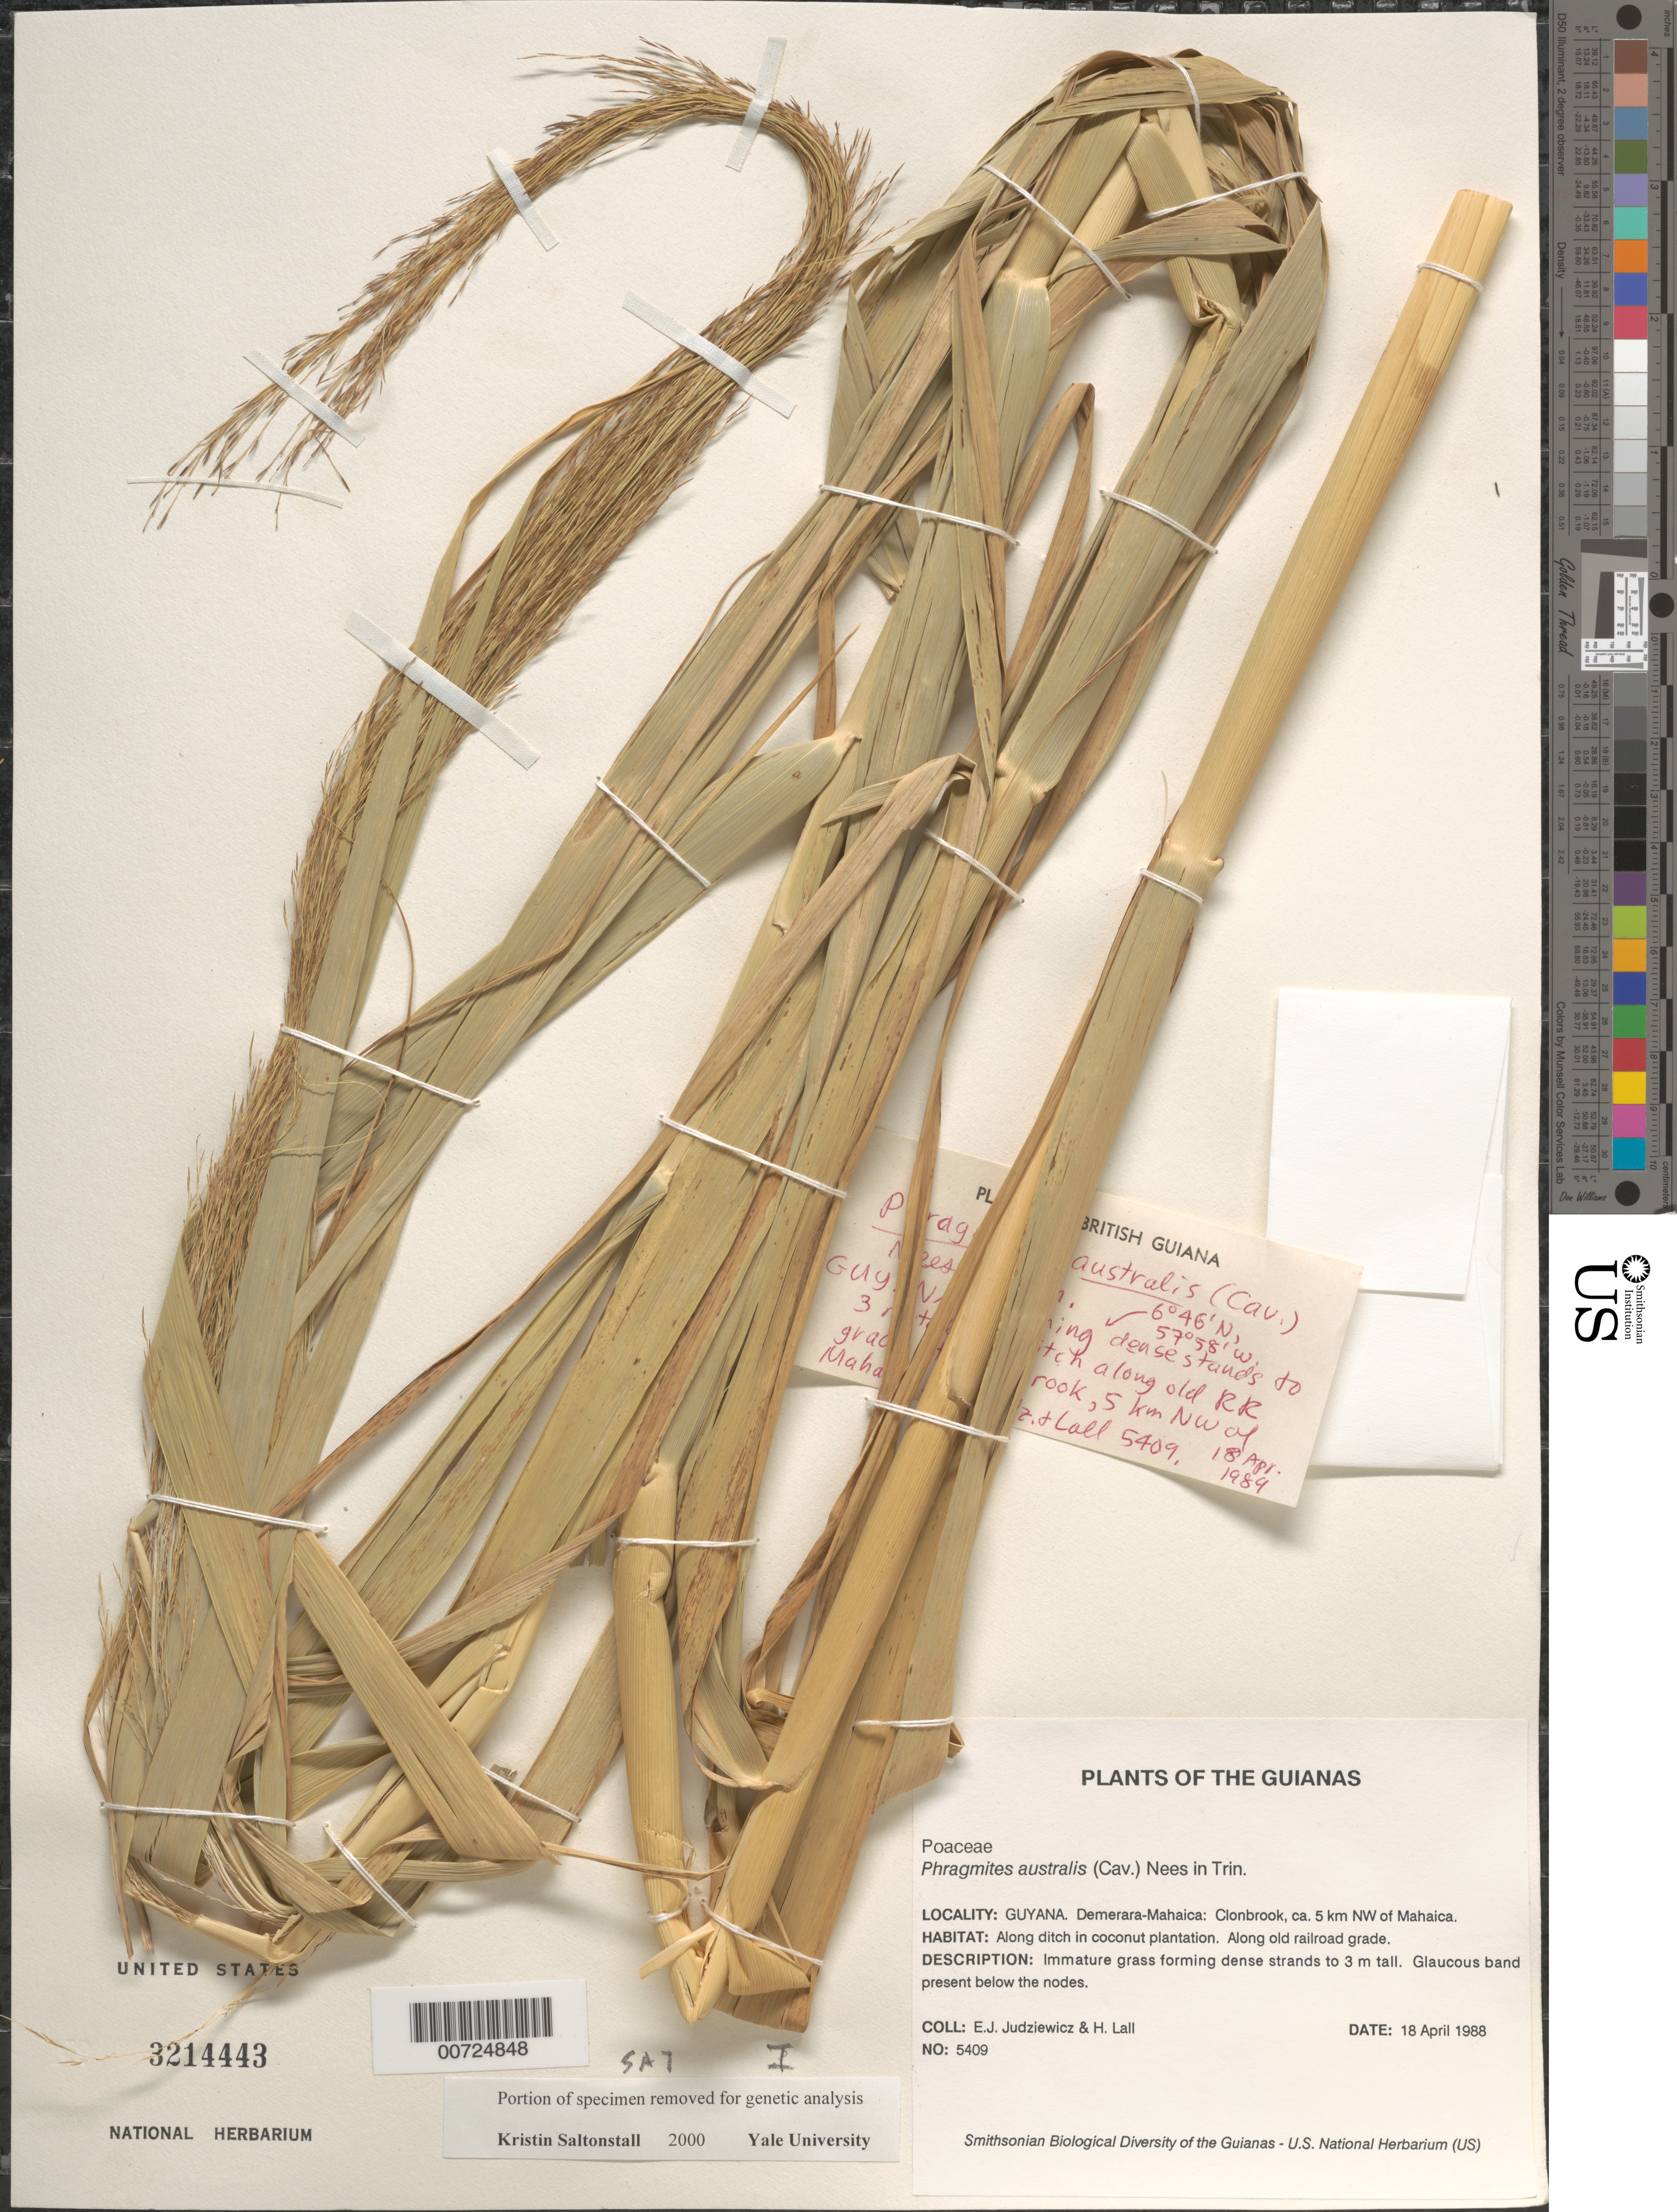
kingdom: Plantae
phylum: Tracheophyta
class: Liliopsida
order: Poales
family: Poaceae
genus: Phragmites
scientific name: Phragmites australis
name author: (Cav.) Trin. ex Steud.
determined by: Judziewicz, E. J.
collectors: E. J. Judziewicz & H. Lall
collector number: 5409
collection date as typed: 18 April 1988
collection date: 1988-04-18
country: Guyana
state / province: Demerara-Mahaica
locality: Clonbrook, ca. 5km NW of Mahaica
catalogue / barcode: US 3214443